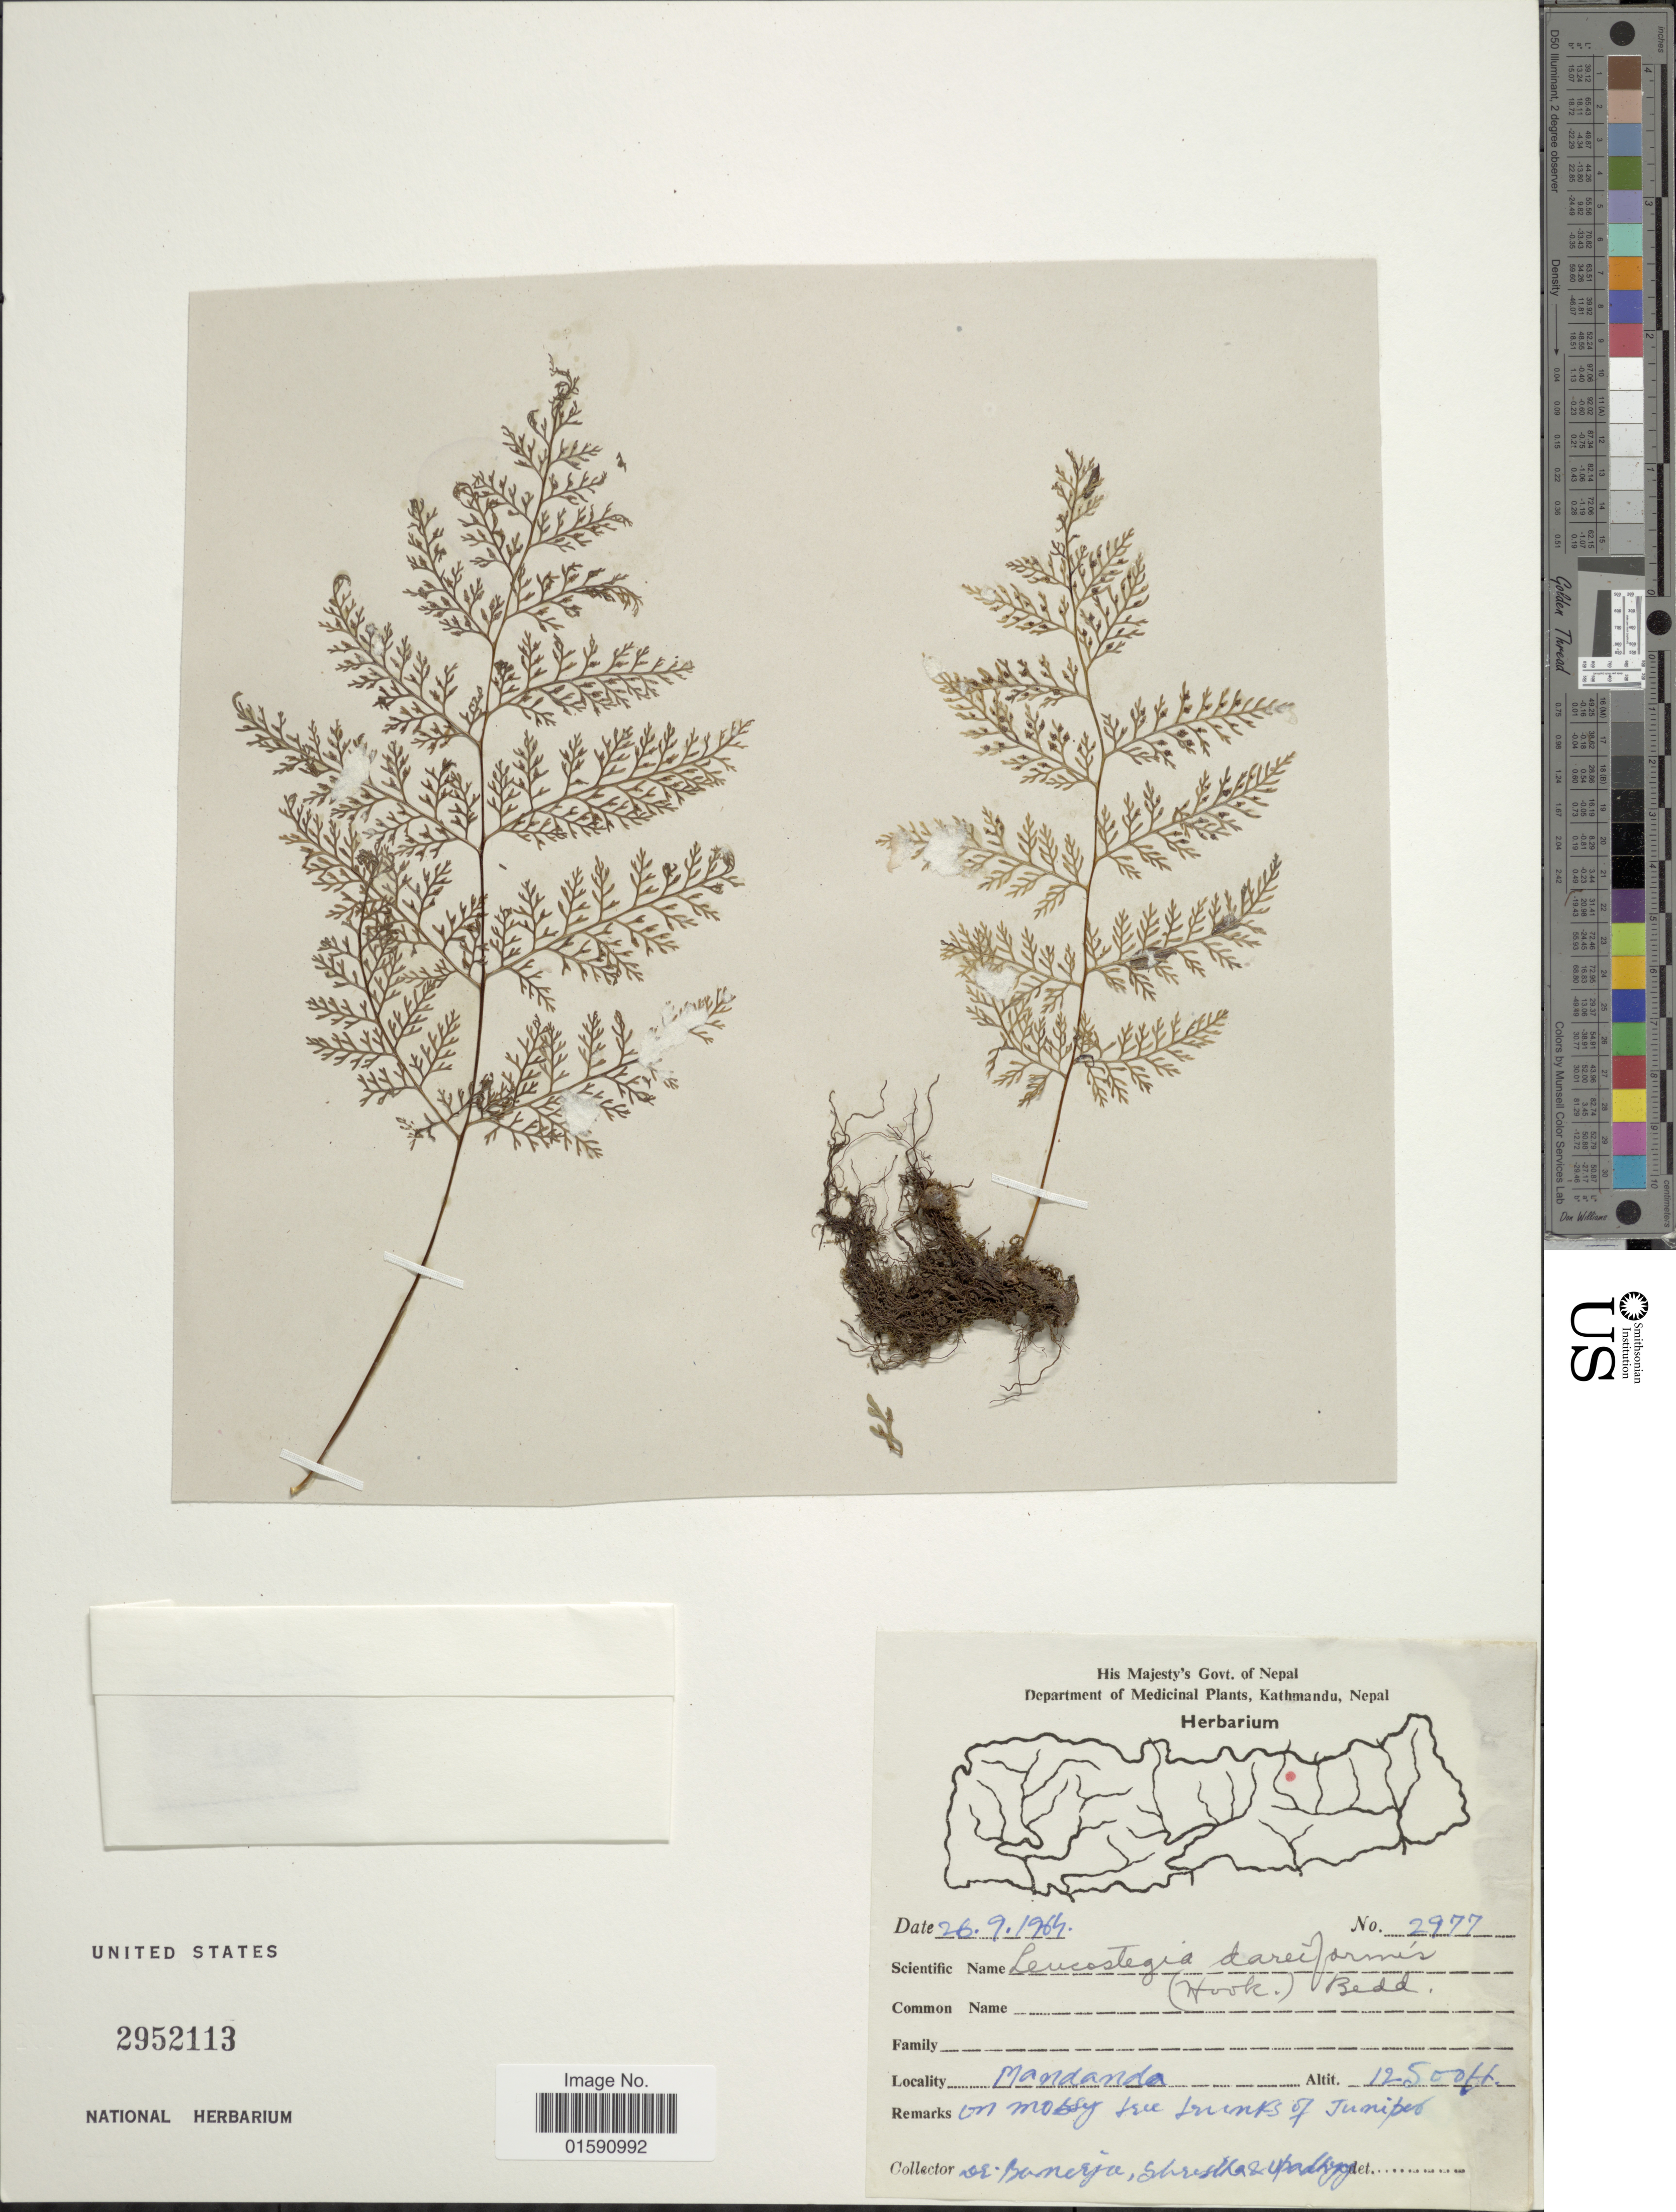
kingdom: Plantae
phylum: Tracheophyta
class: Polypodiopsida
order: Polypodiales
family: Polypodiaceae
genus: Gymnogrammitis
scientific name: Gymnogrammitis dareiformis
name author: (Hook.) Ching ex Tardieu & C. Chr.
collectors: -. Banerjee, -. Shrestha & Upadhyay, --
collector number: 2977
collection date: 1964-09-26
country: Nepal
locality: Mandanda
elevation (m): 3810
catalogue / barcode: US 2952113